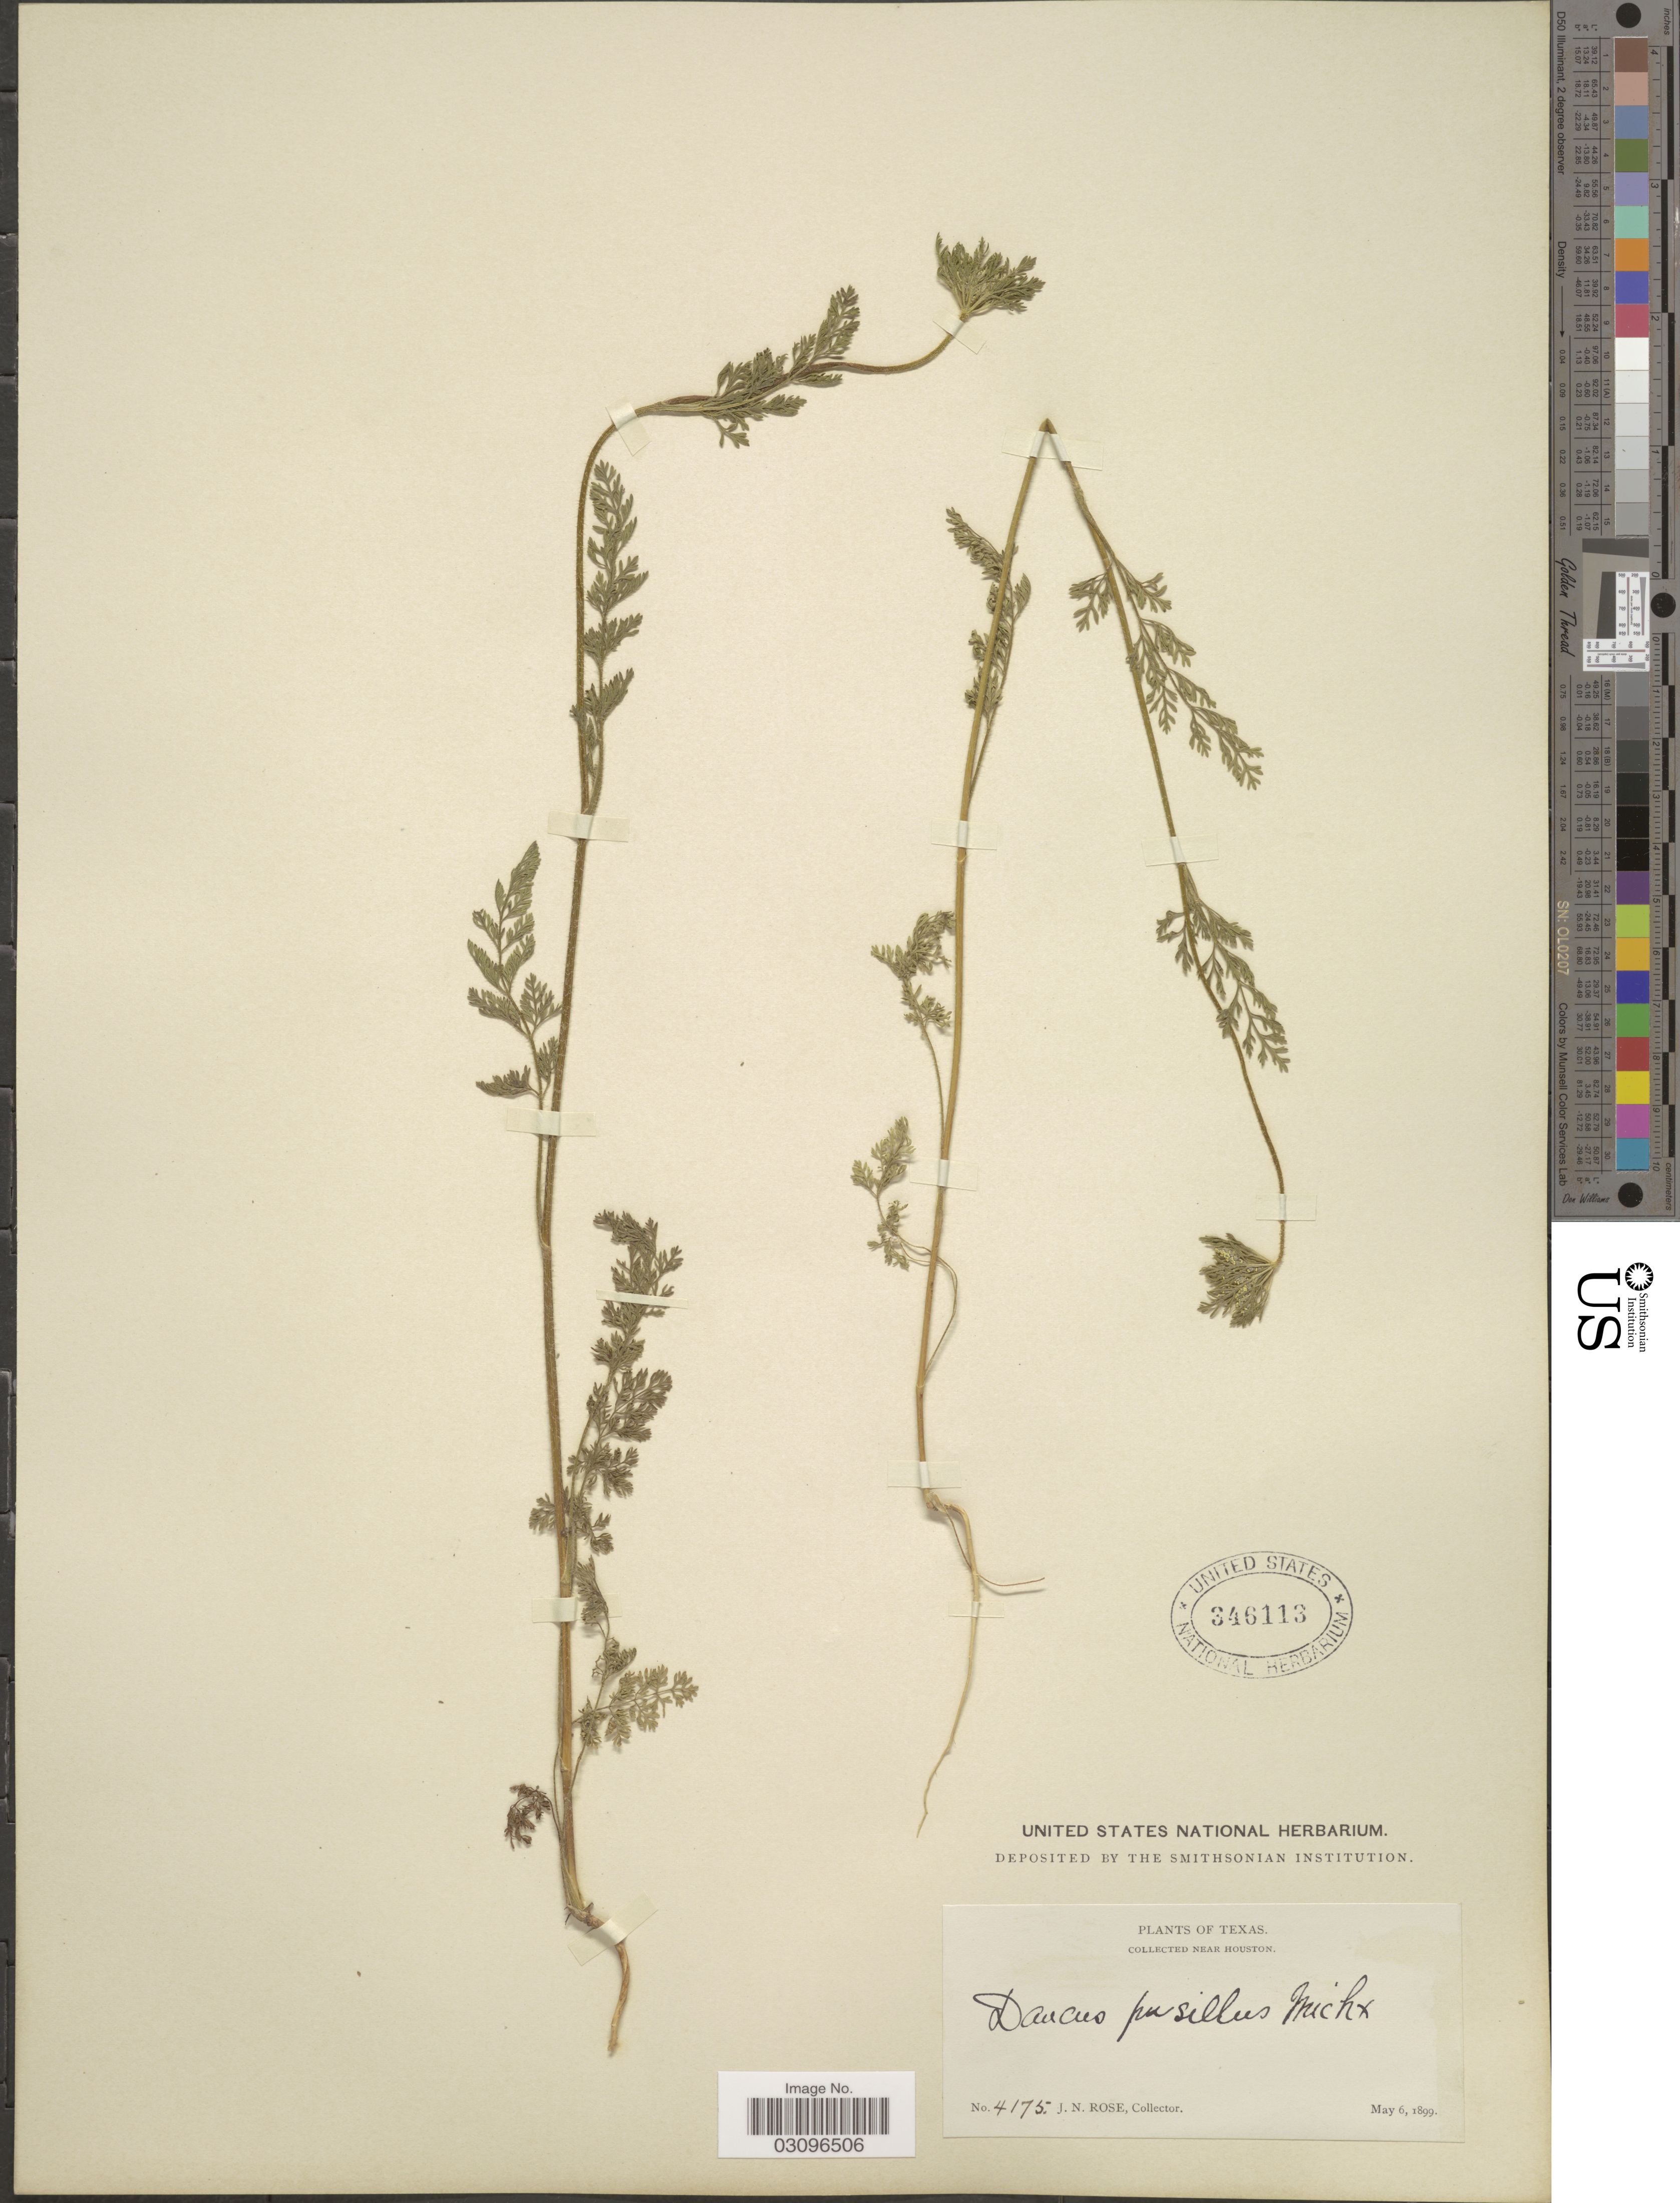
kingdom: Plantae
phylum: Tracheophyta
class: Magnoliopsida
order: Apiales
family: Apiaceae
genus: Daucus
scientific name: Daucus pusillus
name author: Michx.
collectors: J. N. Rose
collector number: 4175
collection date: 1899-05-06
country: United States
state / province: Texas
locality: Near Houston.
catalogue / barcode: US 346113